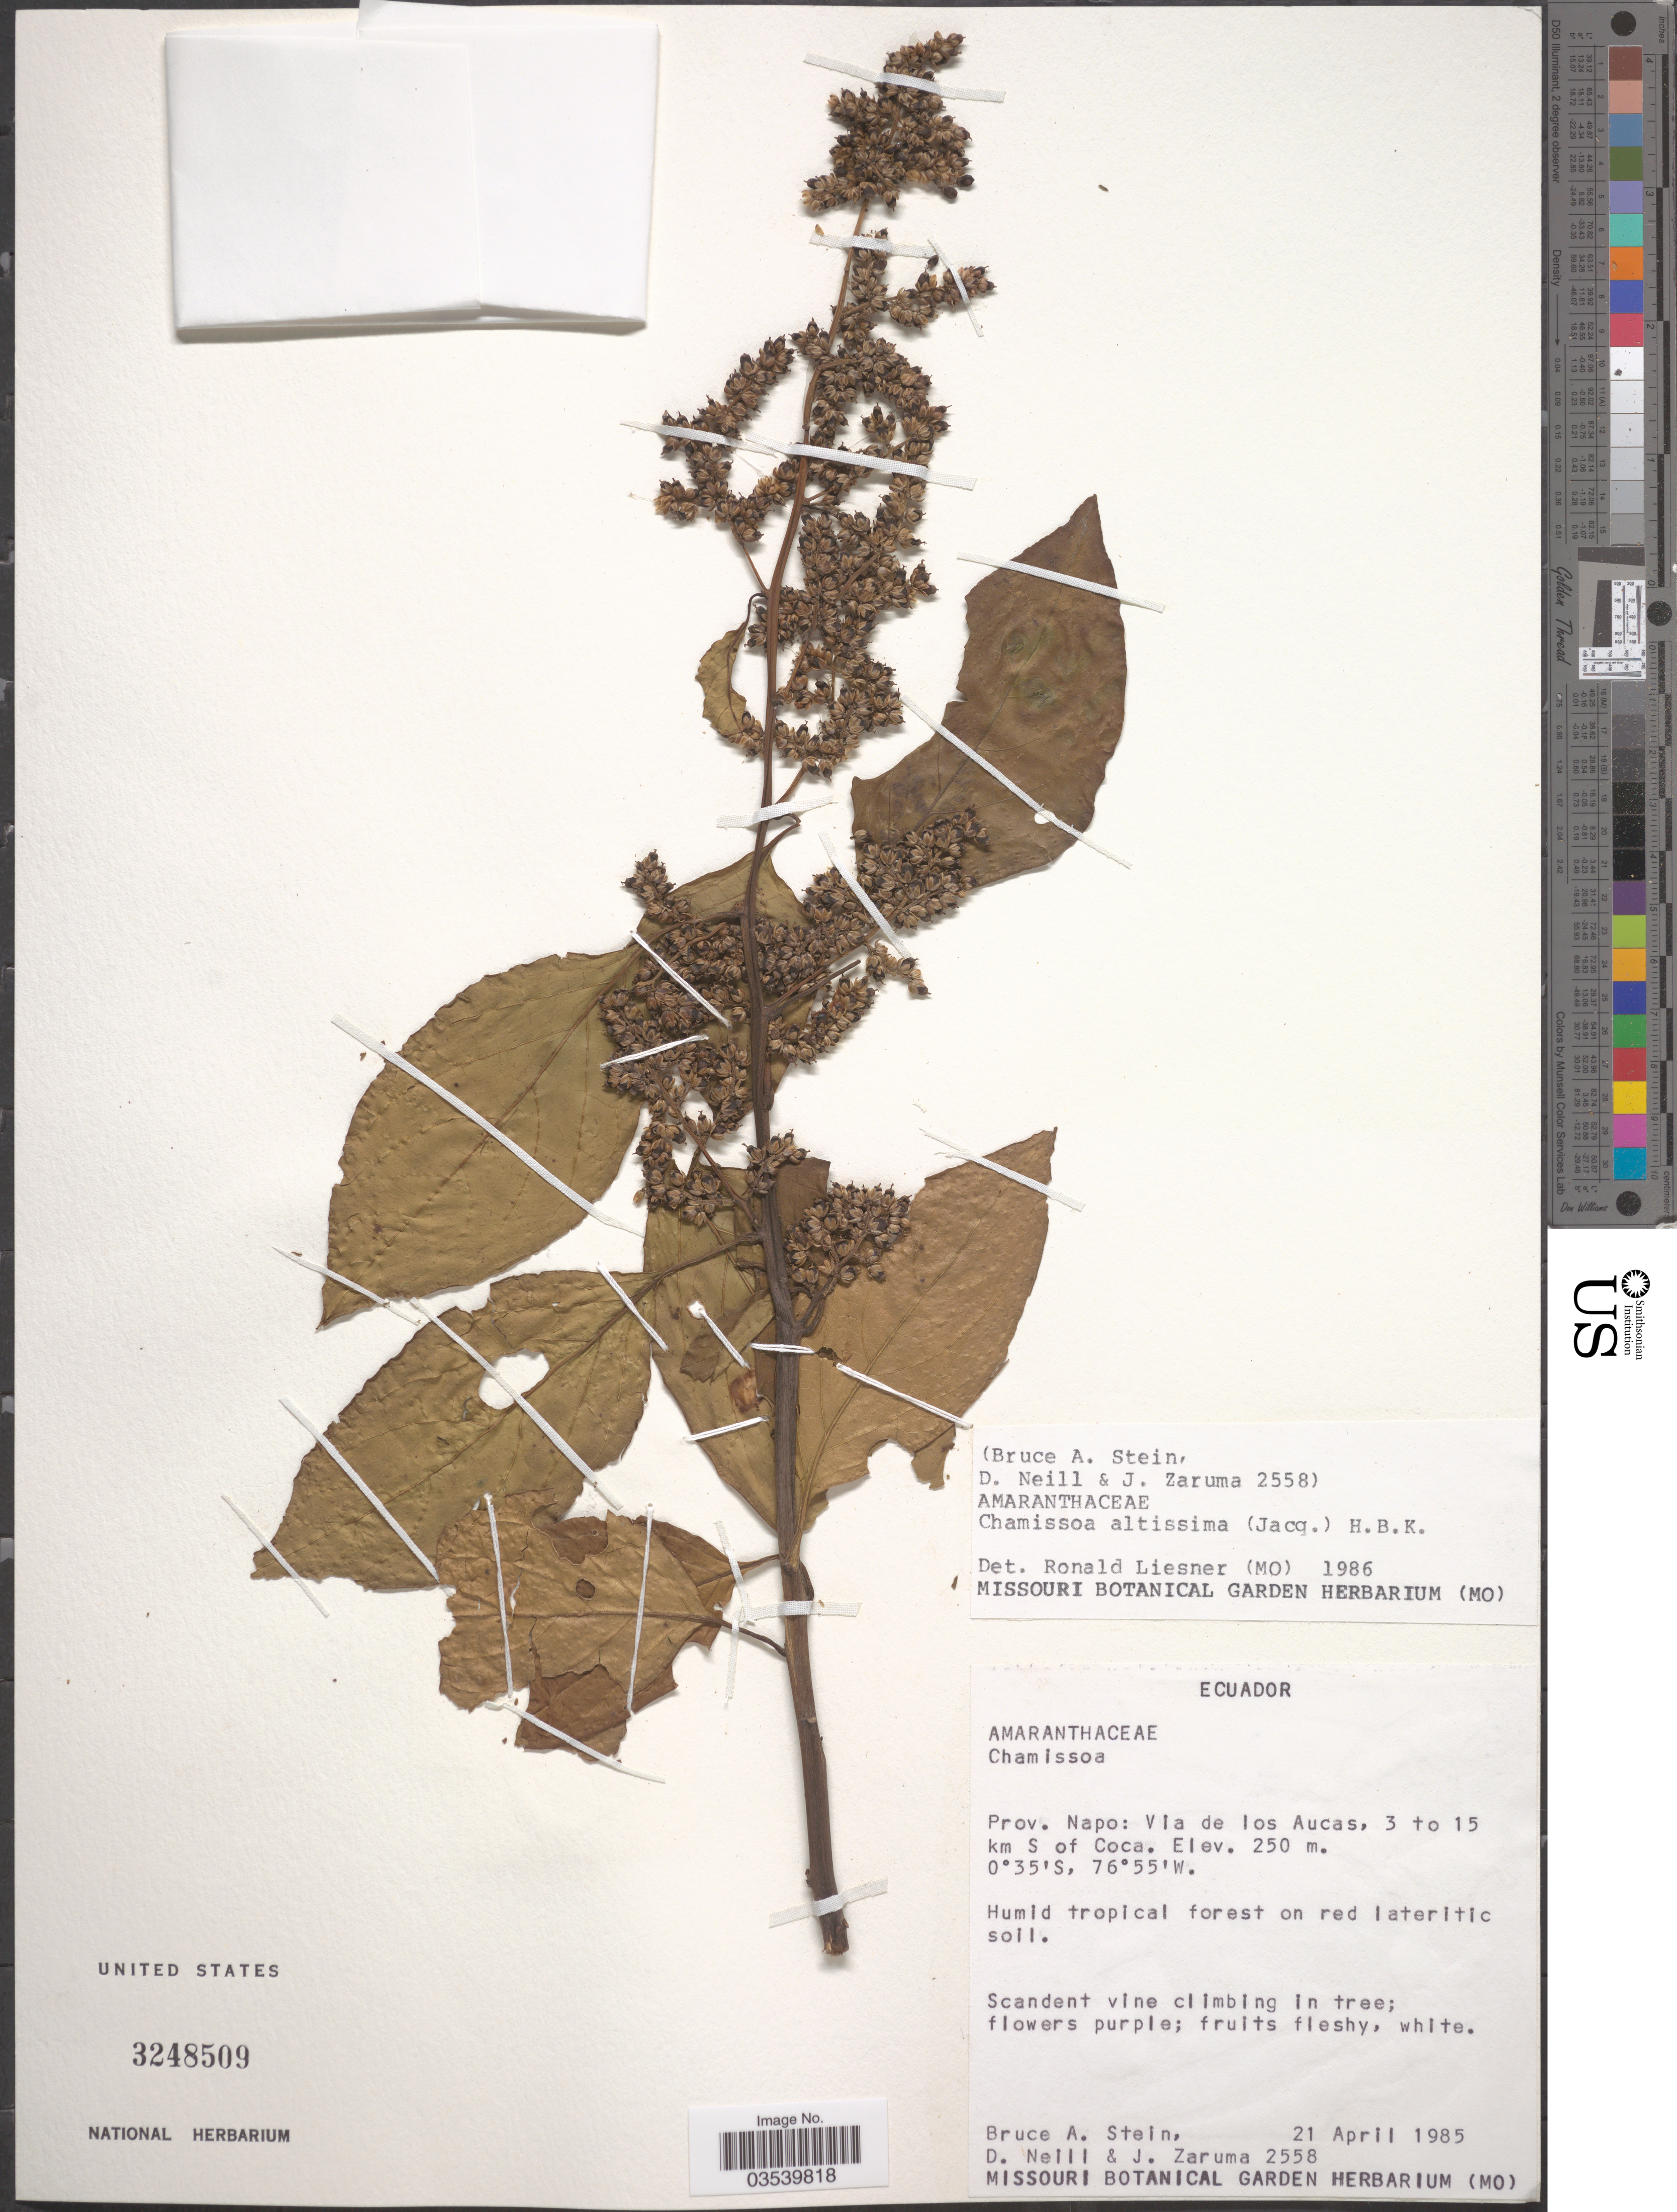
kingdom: Plantae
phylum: Tracheophyta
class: Magnoliopsida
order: Caryophyllales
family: Amaranthaceae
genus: Chamissoa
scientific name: Chamissoa altissima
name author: (Jacq.) Kunth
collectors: B. A. Stein, D. Neill & J. Zaruma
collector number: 2558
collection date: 1985-04-21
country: Ecuador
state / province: Napo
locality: Via de los Aucas, 3 to 15 km S of Coca.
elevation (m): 250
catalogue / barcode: US 3248509